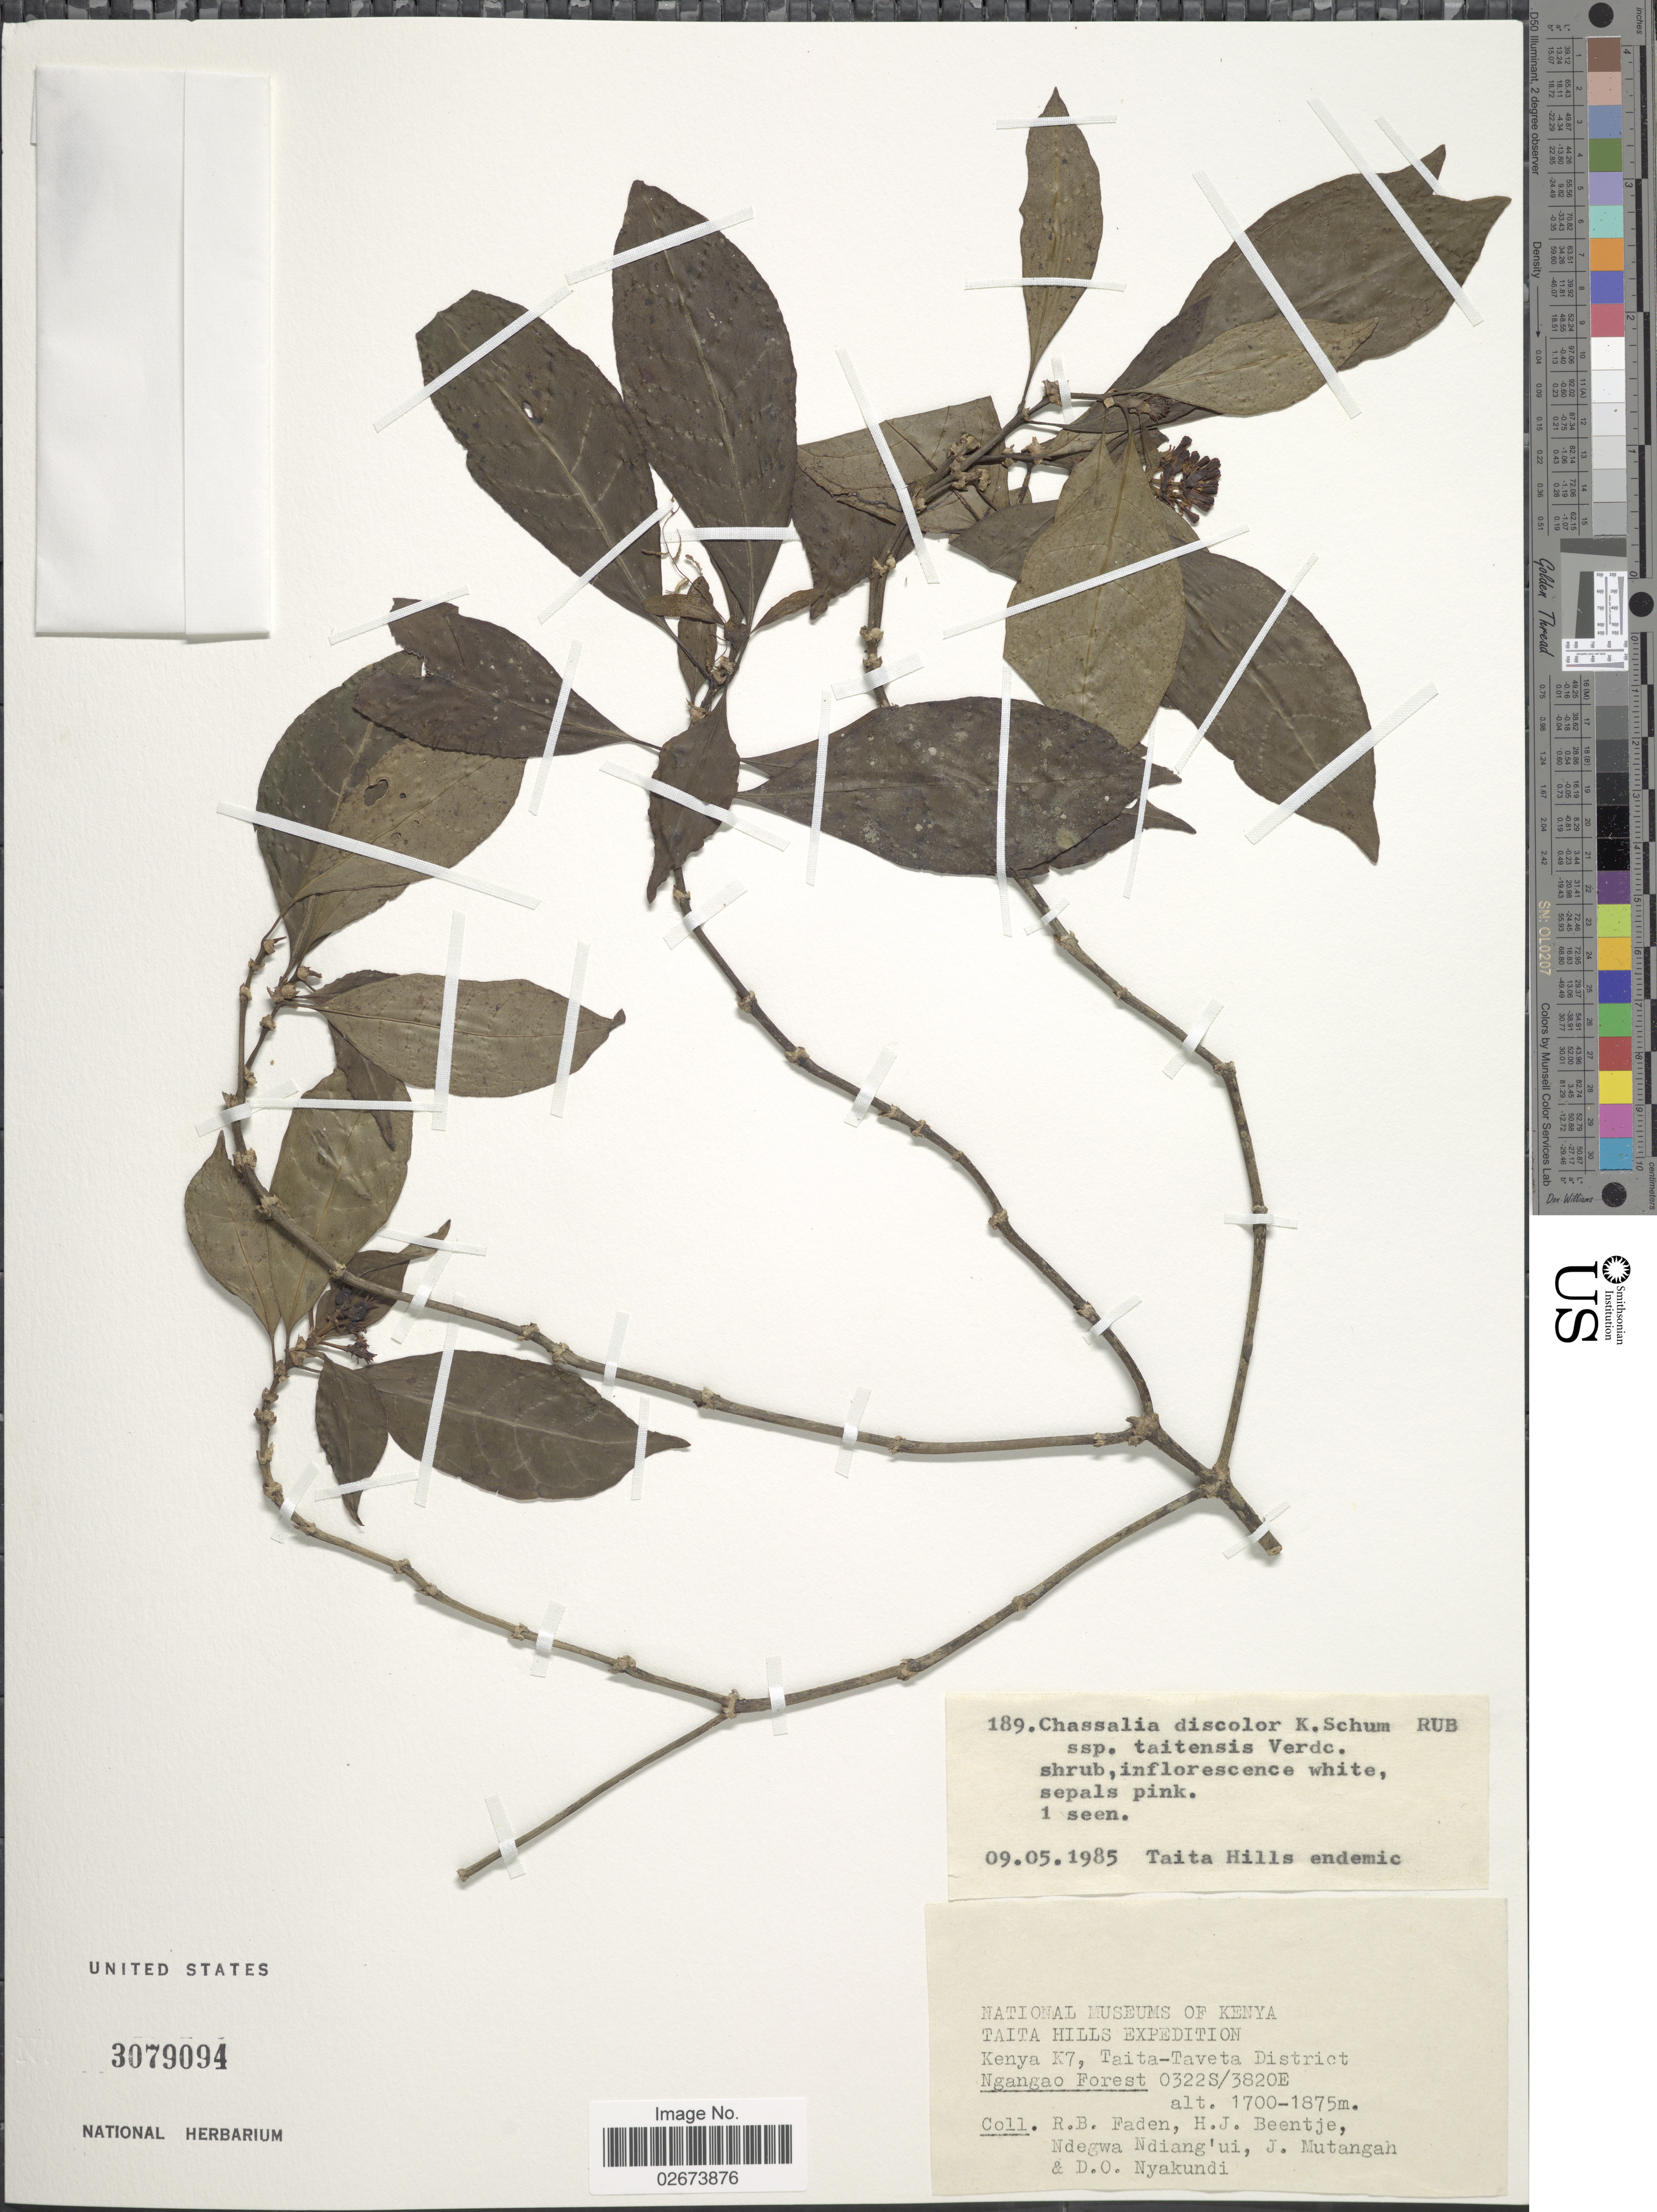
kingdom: Plantae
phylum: Tracheophyta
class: Magnoliopsida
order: Gentianales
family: Rubiaceae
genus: Chassalia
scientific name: Chassalia discolor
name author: K. Schum.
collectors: R. B. Faden, H. J. Beentje, Ndegwa Ndiang'ui, J. Mutangah & D. Nyakundi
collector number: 189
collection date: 1985-05-09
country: Kenya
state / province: Taita Taveta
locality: Taita Hills, Ngangao Forest.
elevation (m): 1700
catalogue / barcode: US 3079094